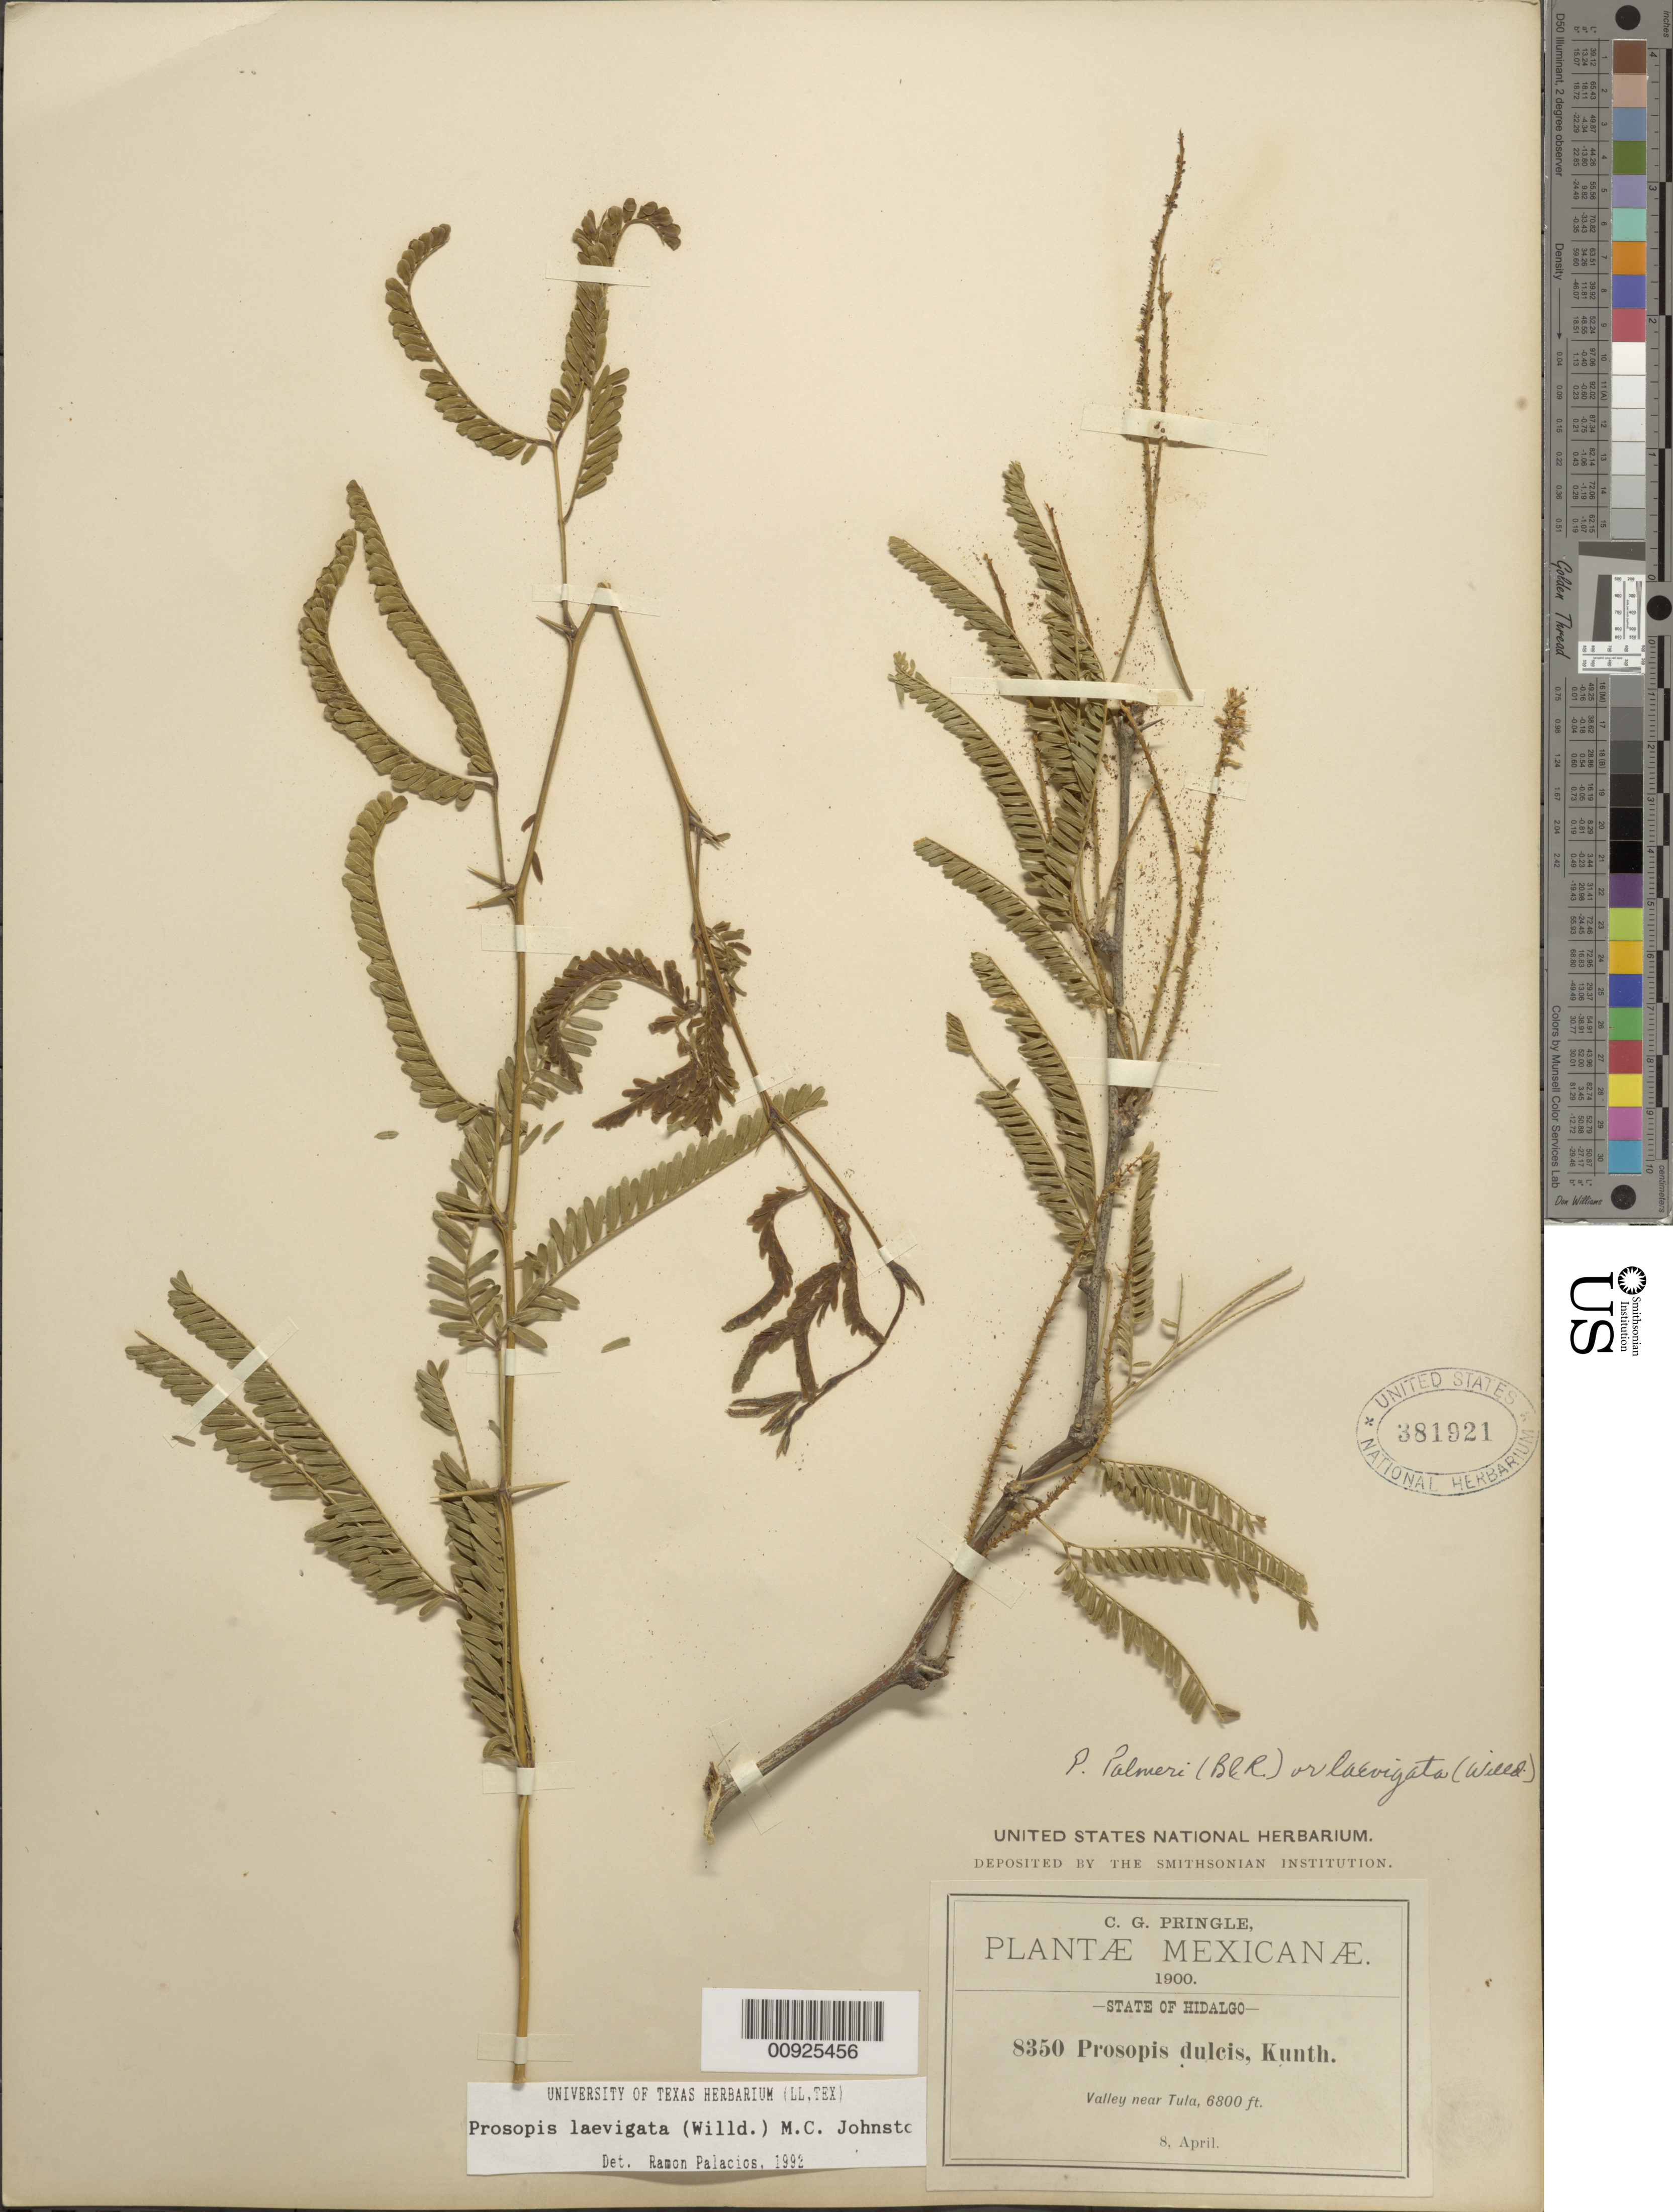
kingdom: Plantae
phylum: Tracheophyta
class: Magnoliopsida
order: Fabales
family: Fabaceae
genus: Neltuma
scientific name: Neltuma laevigata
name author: (Humb. & Bonpl. ex Willd.) Britton & Rose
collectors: C. G. Pringle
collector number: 8350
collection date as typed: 08 Apr 1900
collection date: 1900-04-08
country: Mexico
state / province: Hidalgo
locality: Valley near Tula, State of Hidalgo.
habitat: Valley.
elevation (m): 2073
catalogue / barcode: US 381921